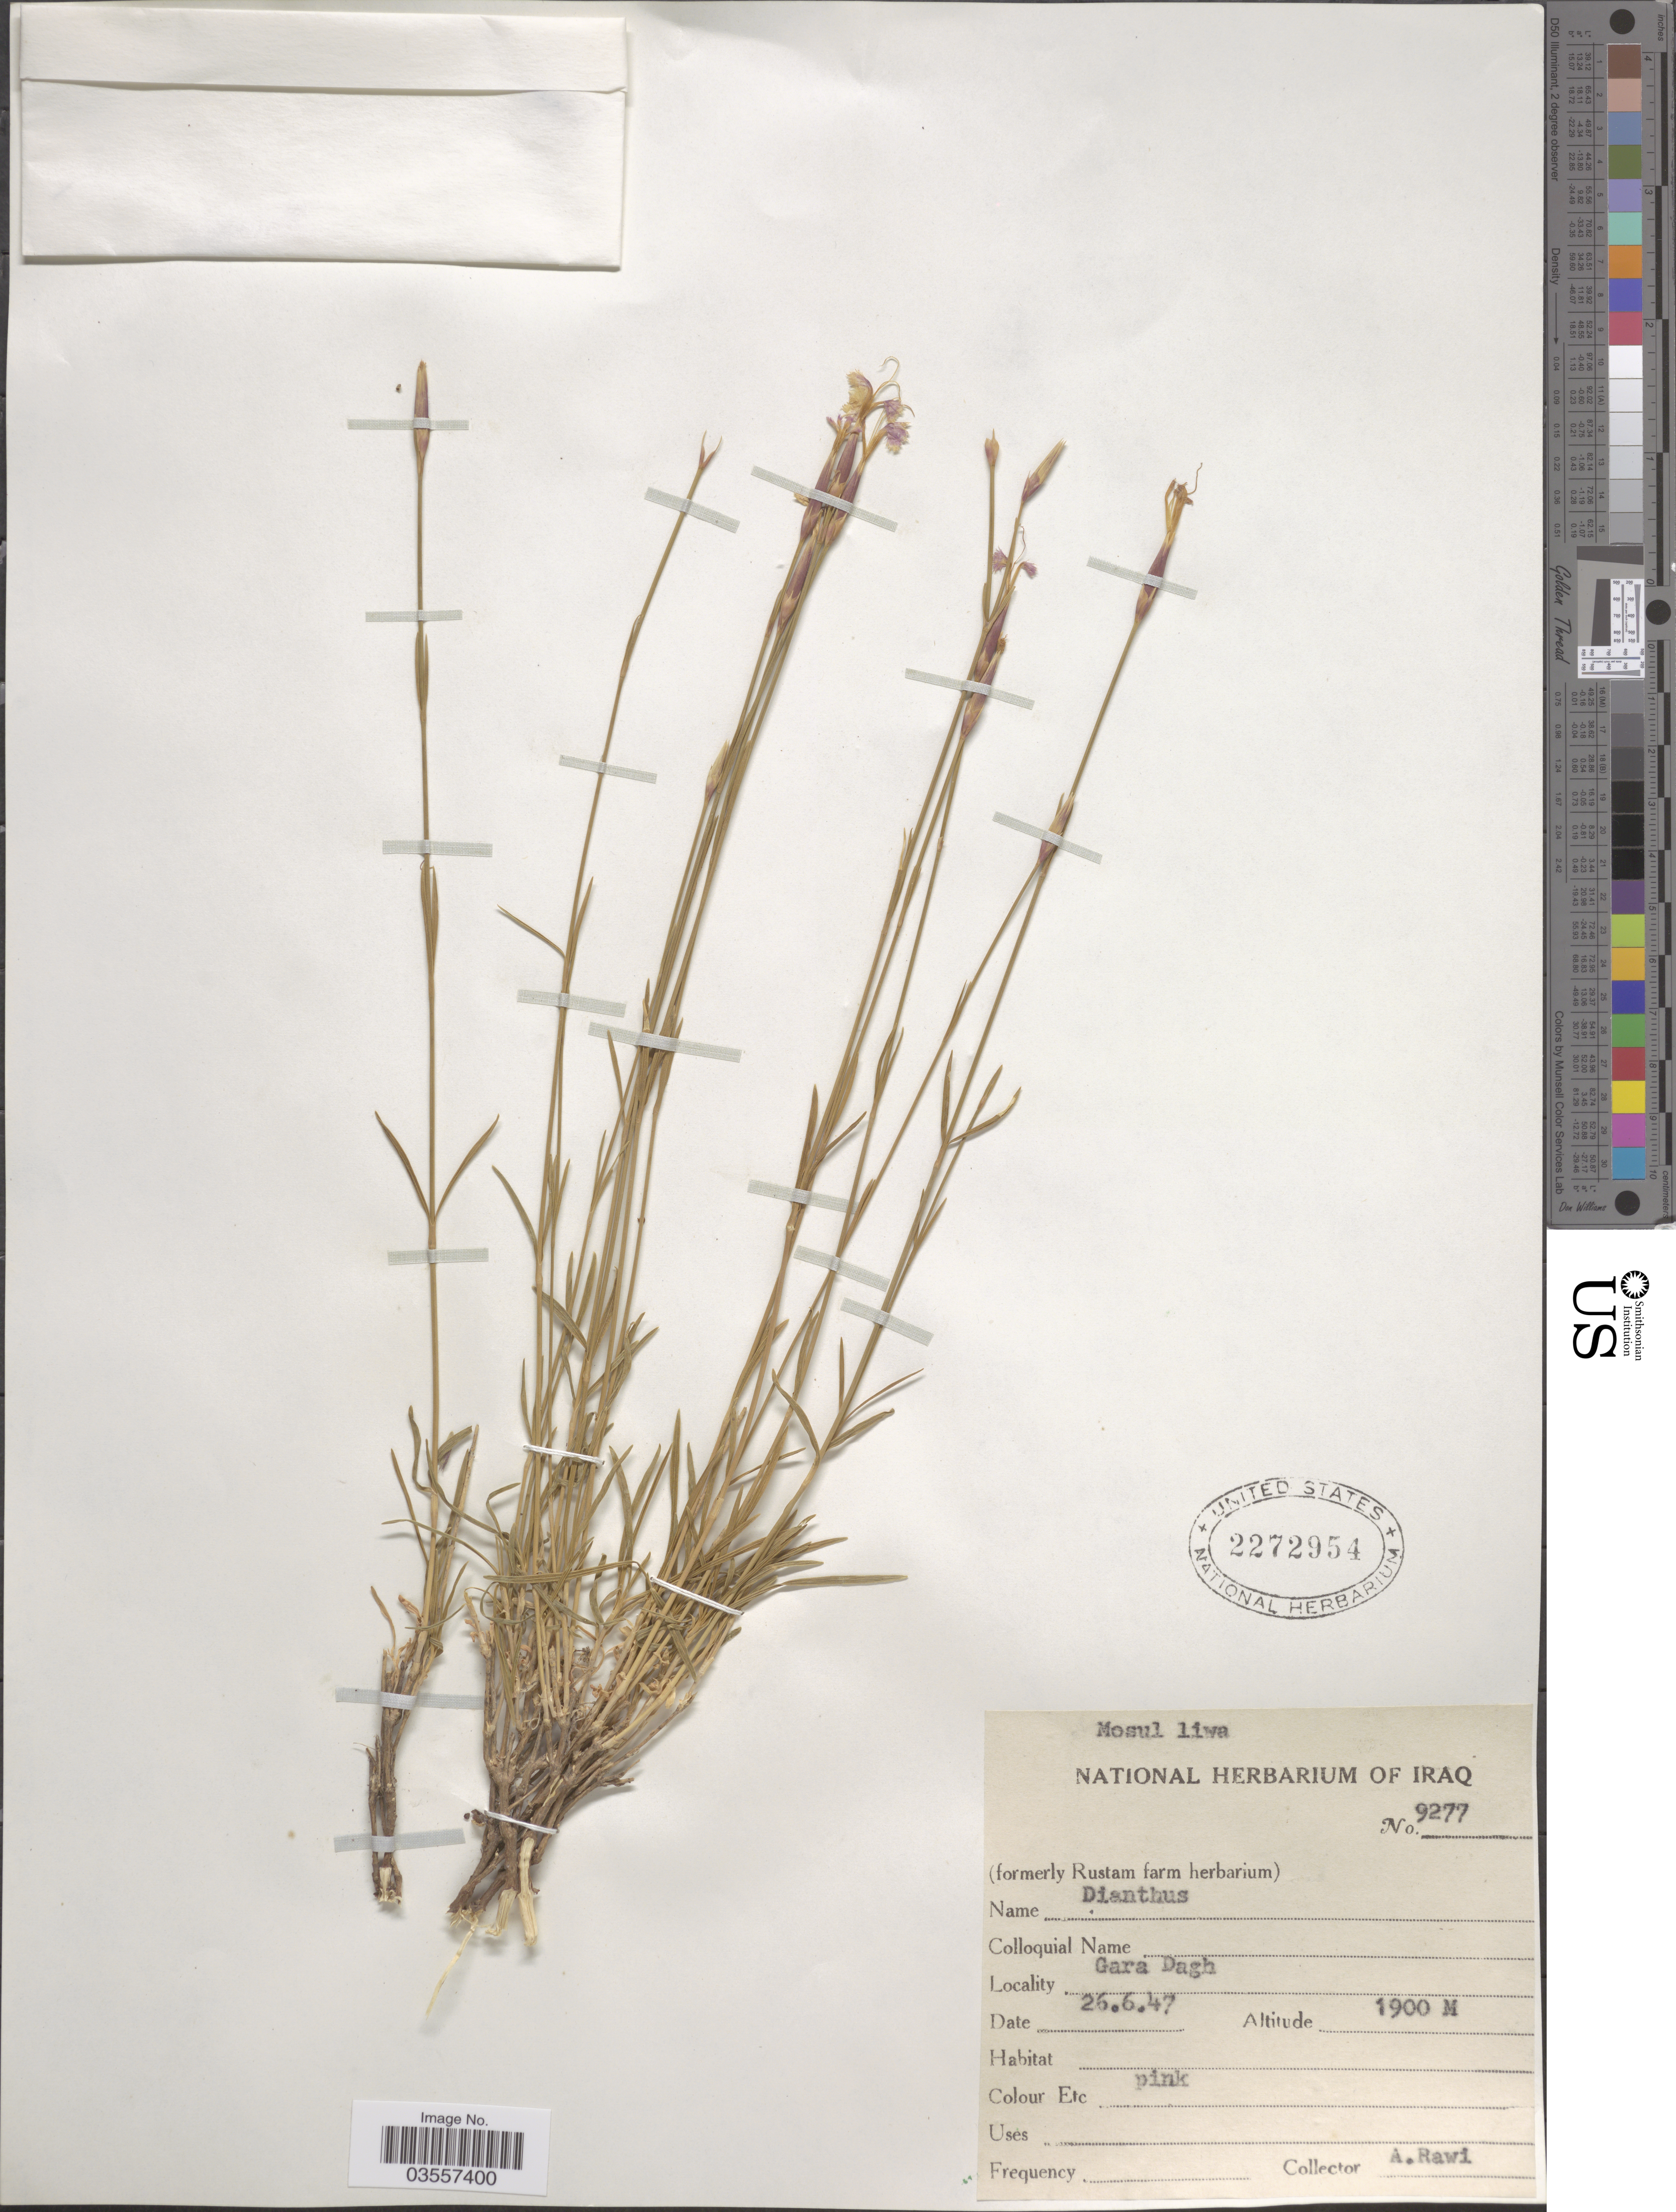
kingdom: Plantae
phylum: Tracheophyta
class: Magnoliopsida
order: Caryophyllales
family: Caryophyllaceae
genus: Dianthus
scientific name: Dianthus sp.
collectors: A. Rawi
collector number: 9277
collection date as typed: Transcribed d/m/y: 26/6/47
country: Iraq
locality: Mosul liwa. Gara Dagh.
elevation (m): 1900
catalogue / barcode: US 2272954